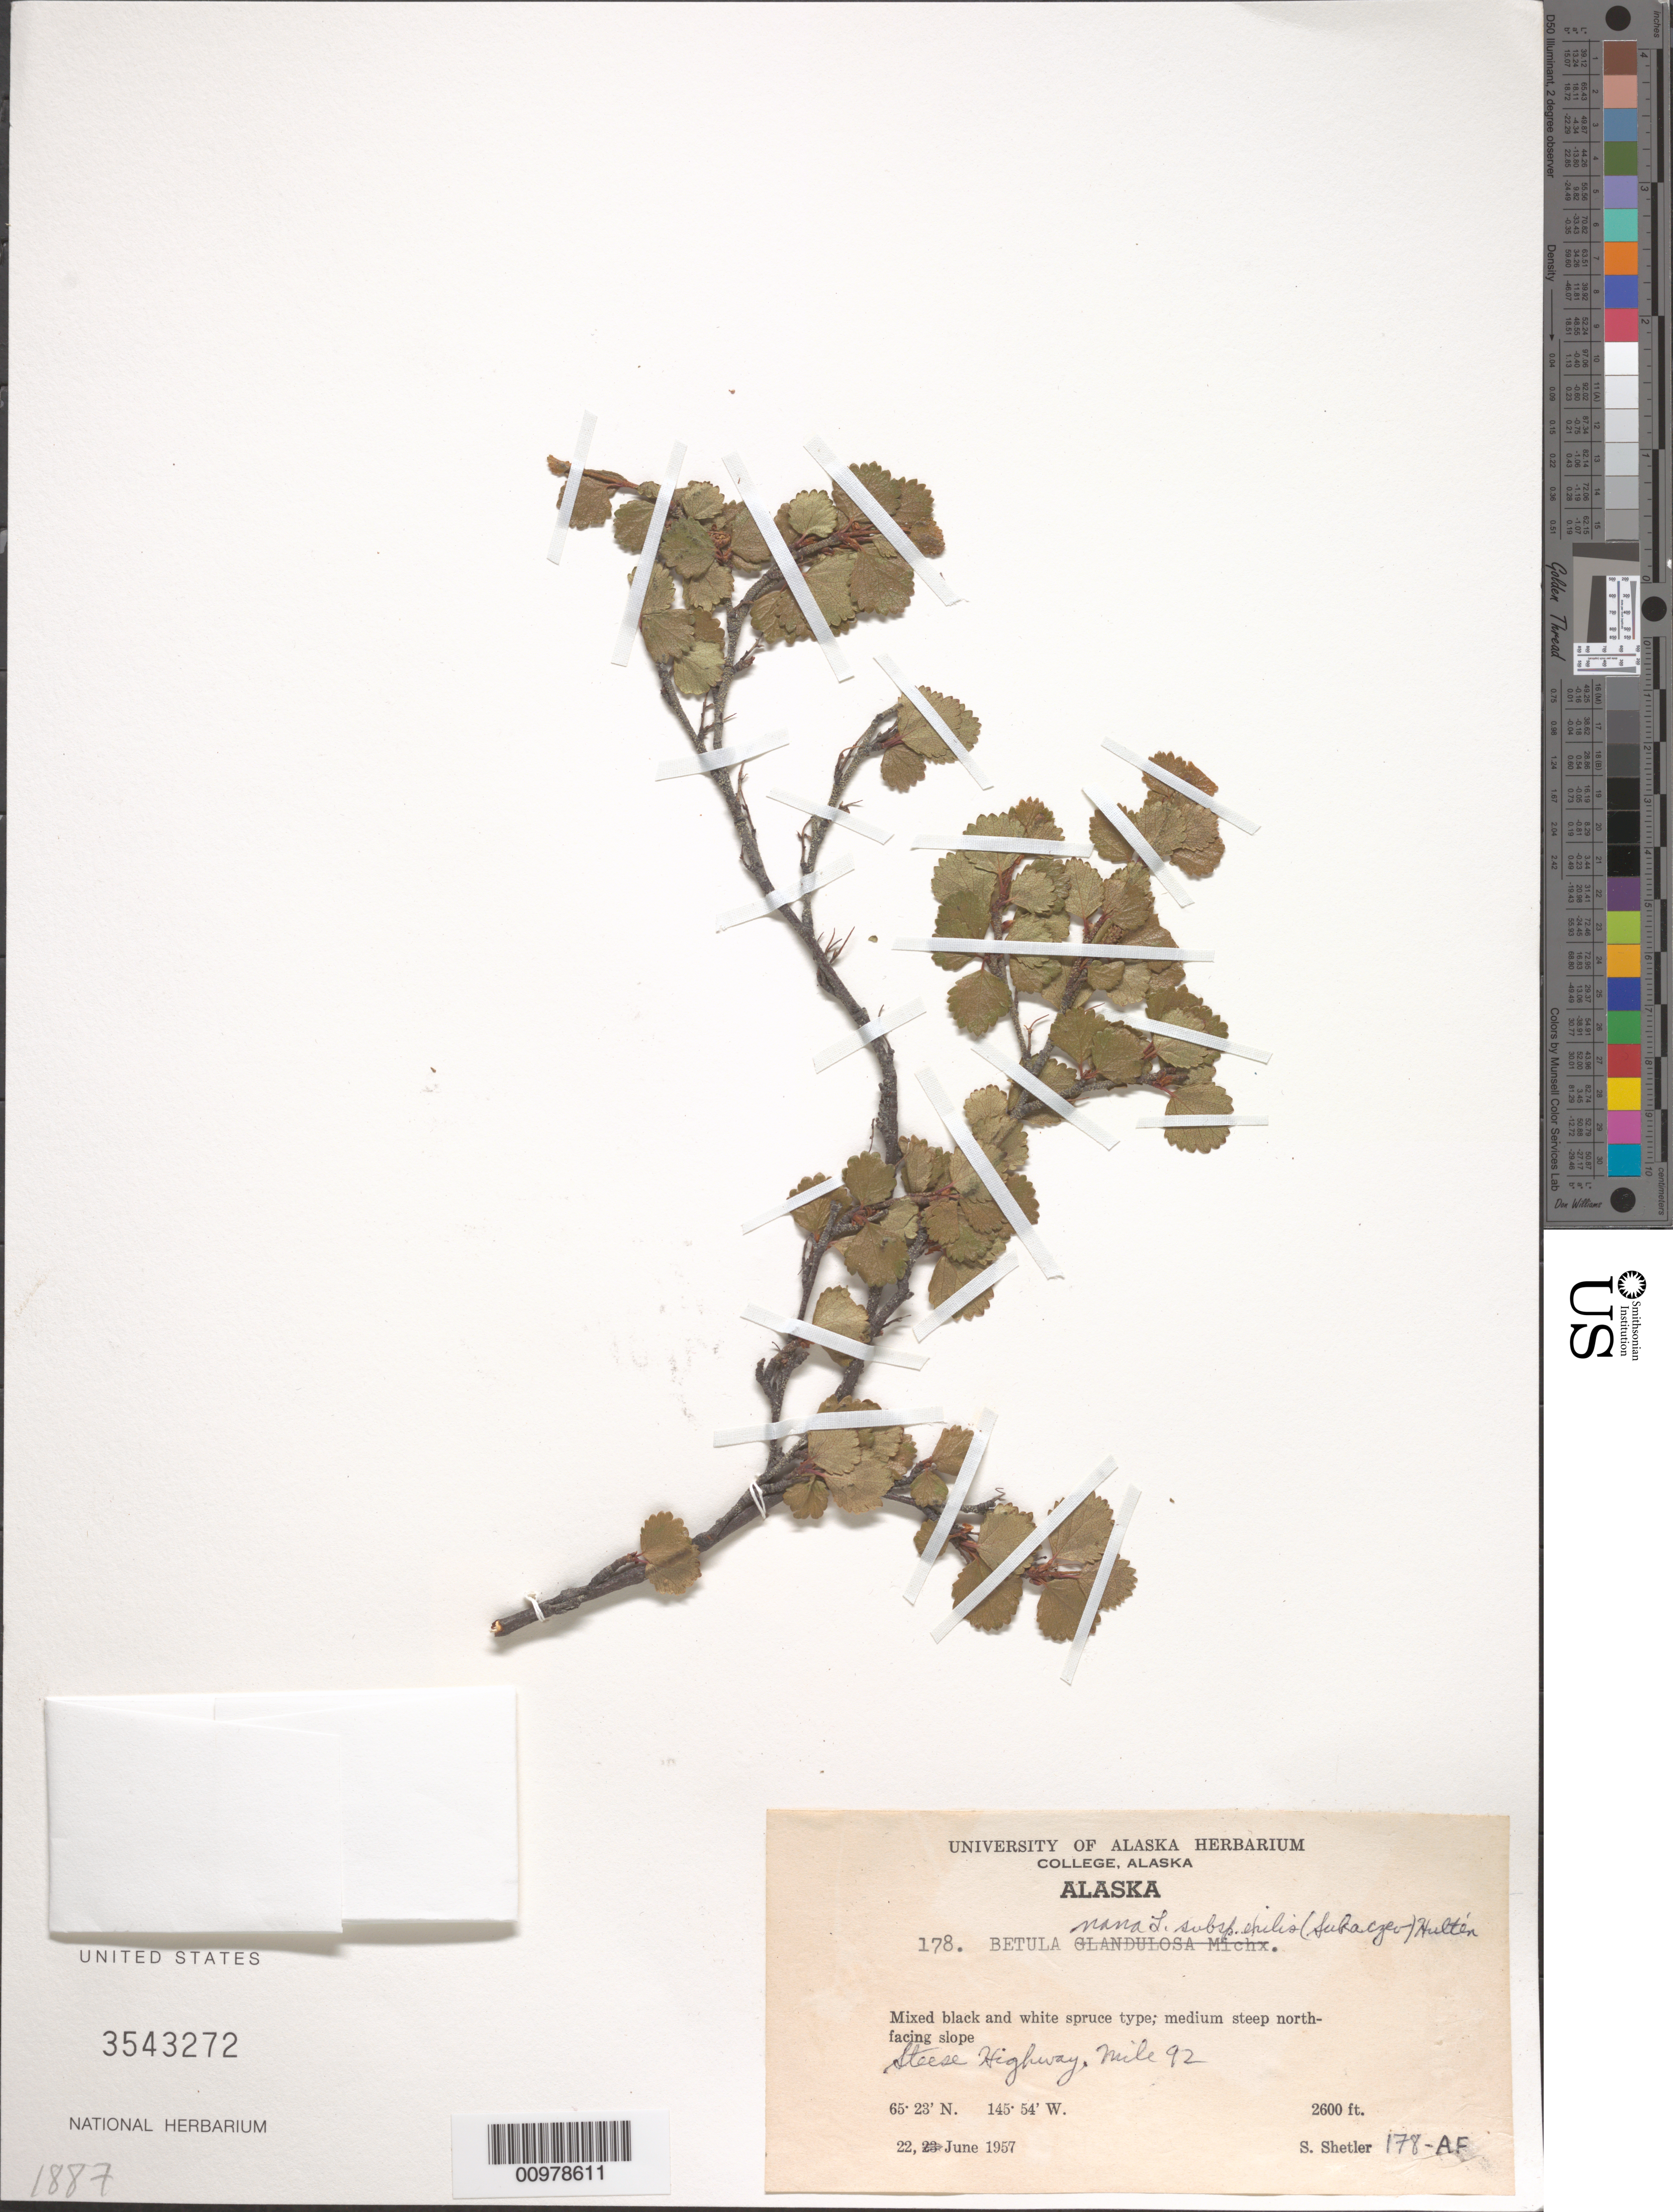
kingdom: Plantae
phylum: Tracheophyta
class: Magnoliopsida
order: Fagales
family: Betulaceae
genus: Betula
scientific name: Betula nana subsp. exilis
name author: L.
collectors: S. Shetler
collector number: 178-AF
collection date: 1957-06-22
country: United States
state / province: Alaska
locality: Medium steep north-facing slope. Steese Highway, Mile 92.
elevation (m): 792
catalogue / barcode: US 3543272